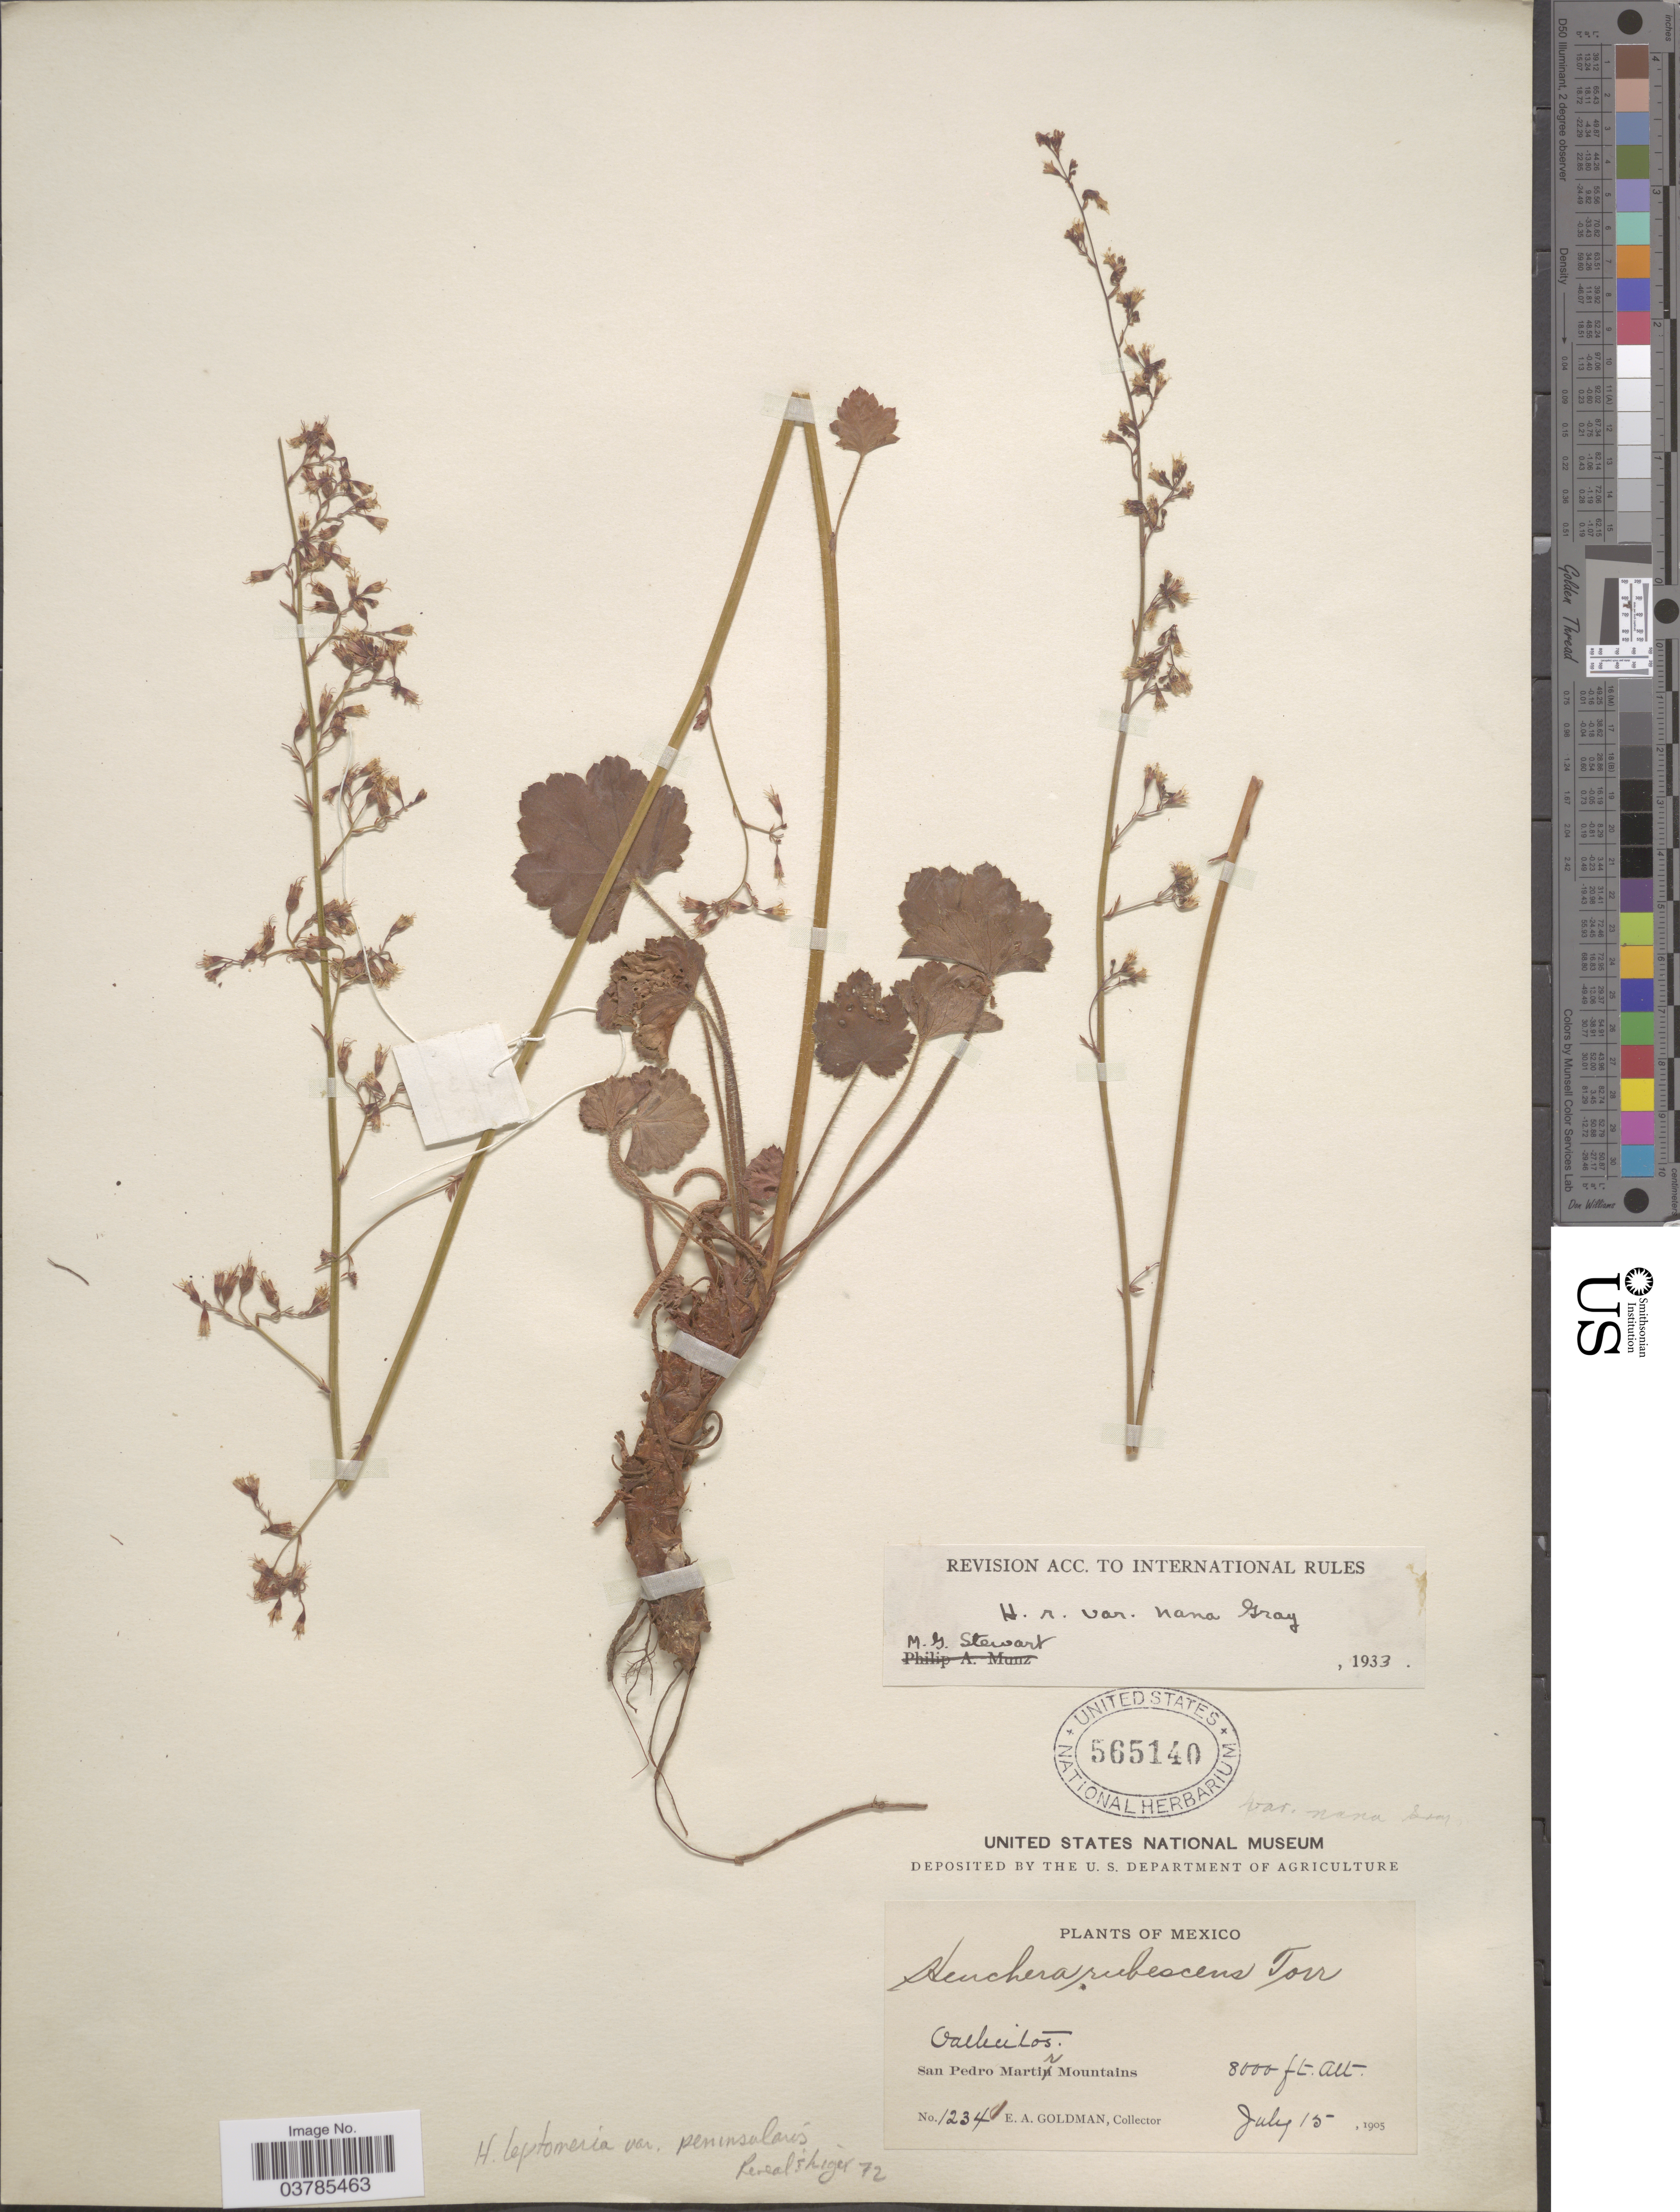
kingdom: Plantae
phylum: Tracheophyta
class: Magnoliopsida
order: Saxifragales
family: Saxifragaceae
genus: Heuchera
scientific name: Heuchera rubescens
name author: Torr.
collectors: E. A. Goldman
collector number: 1234d*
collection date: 1905-07-15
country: Mexico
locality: Vallecitos. San Pedro Martir Mountains.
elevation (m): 2438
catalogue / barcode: US 565140